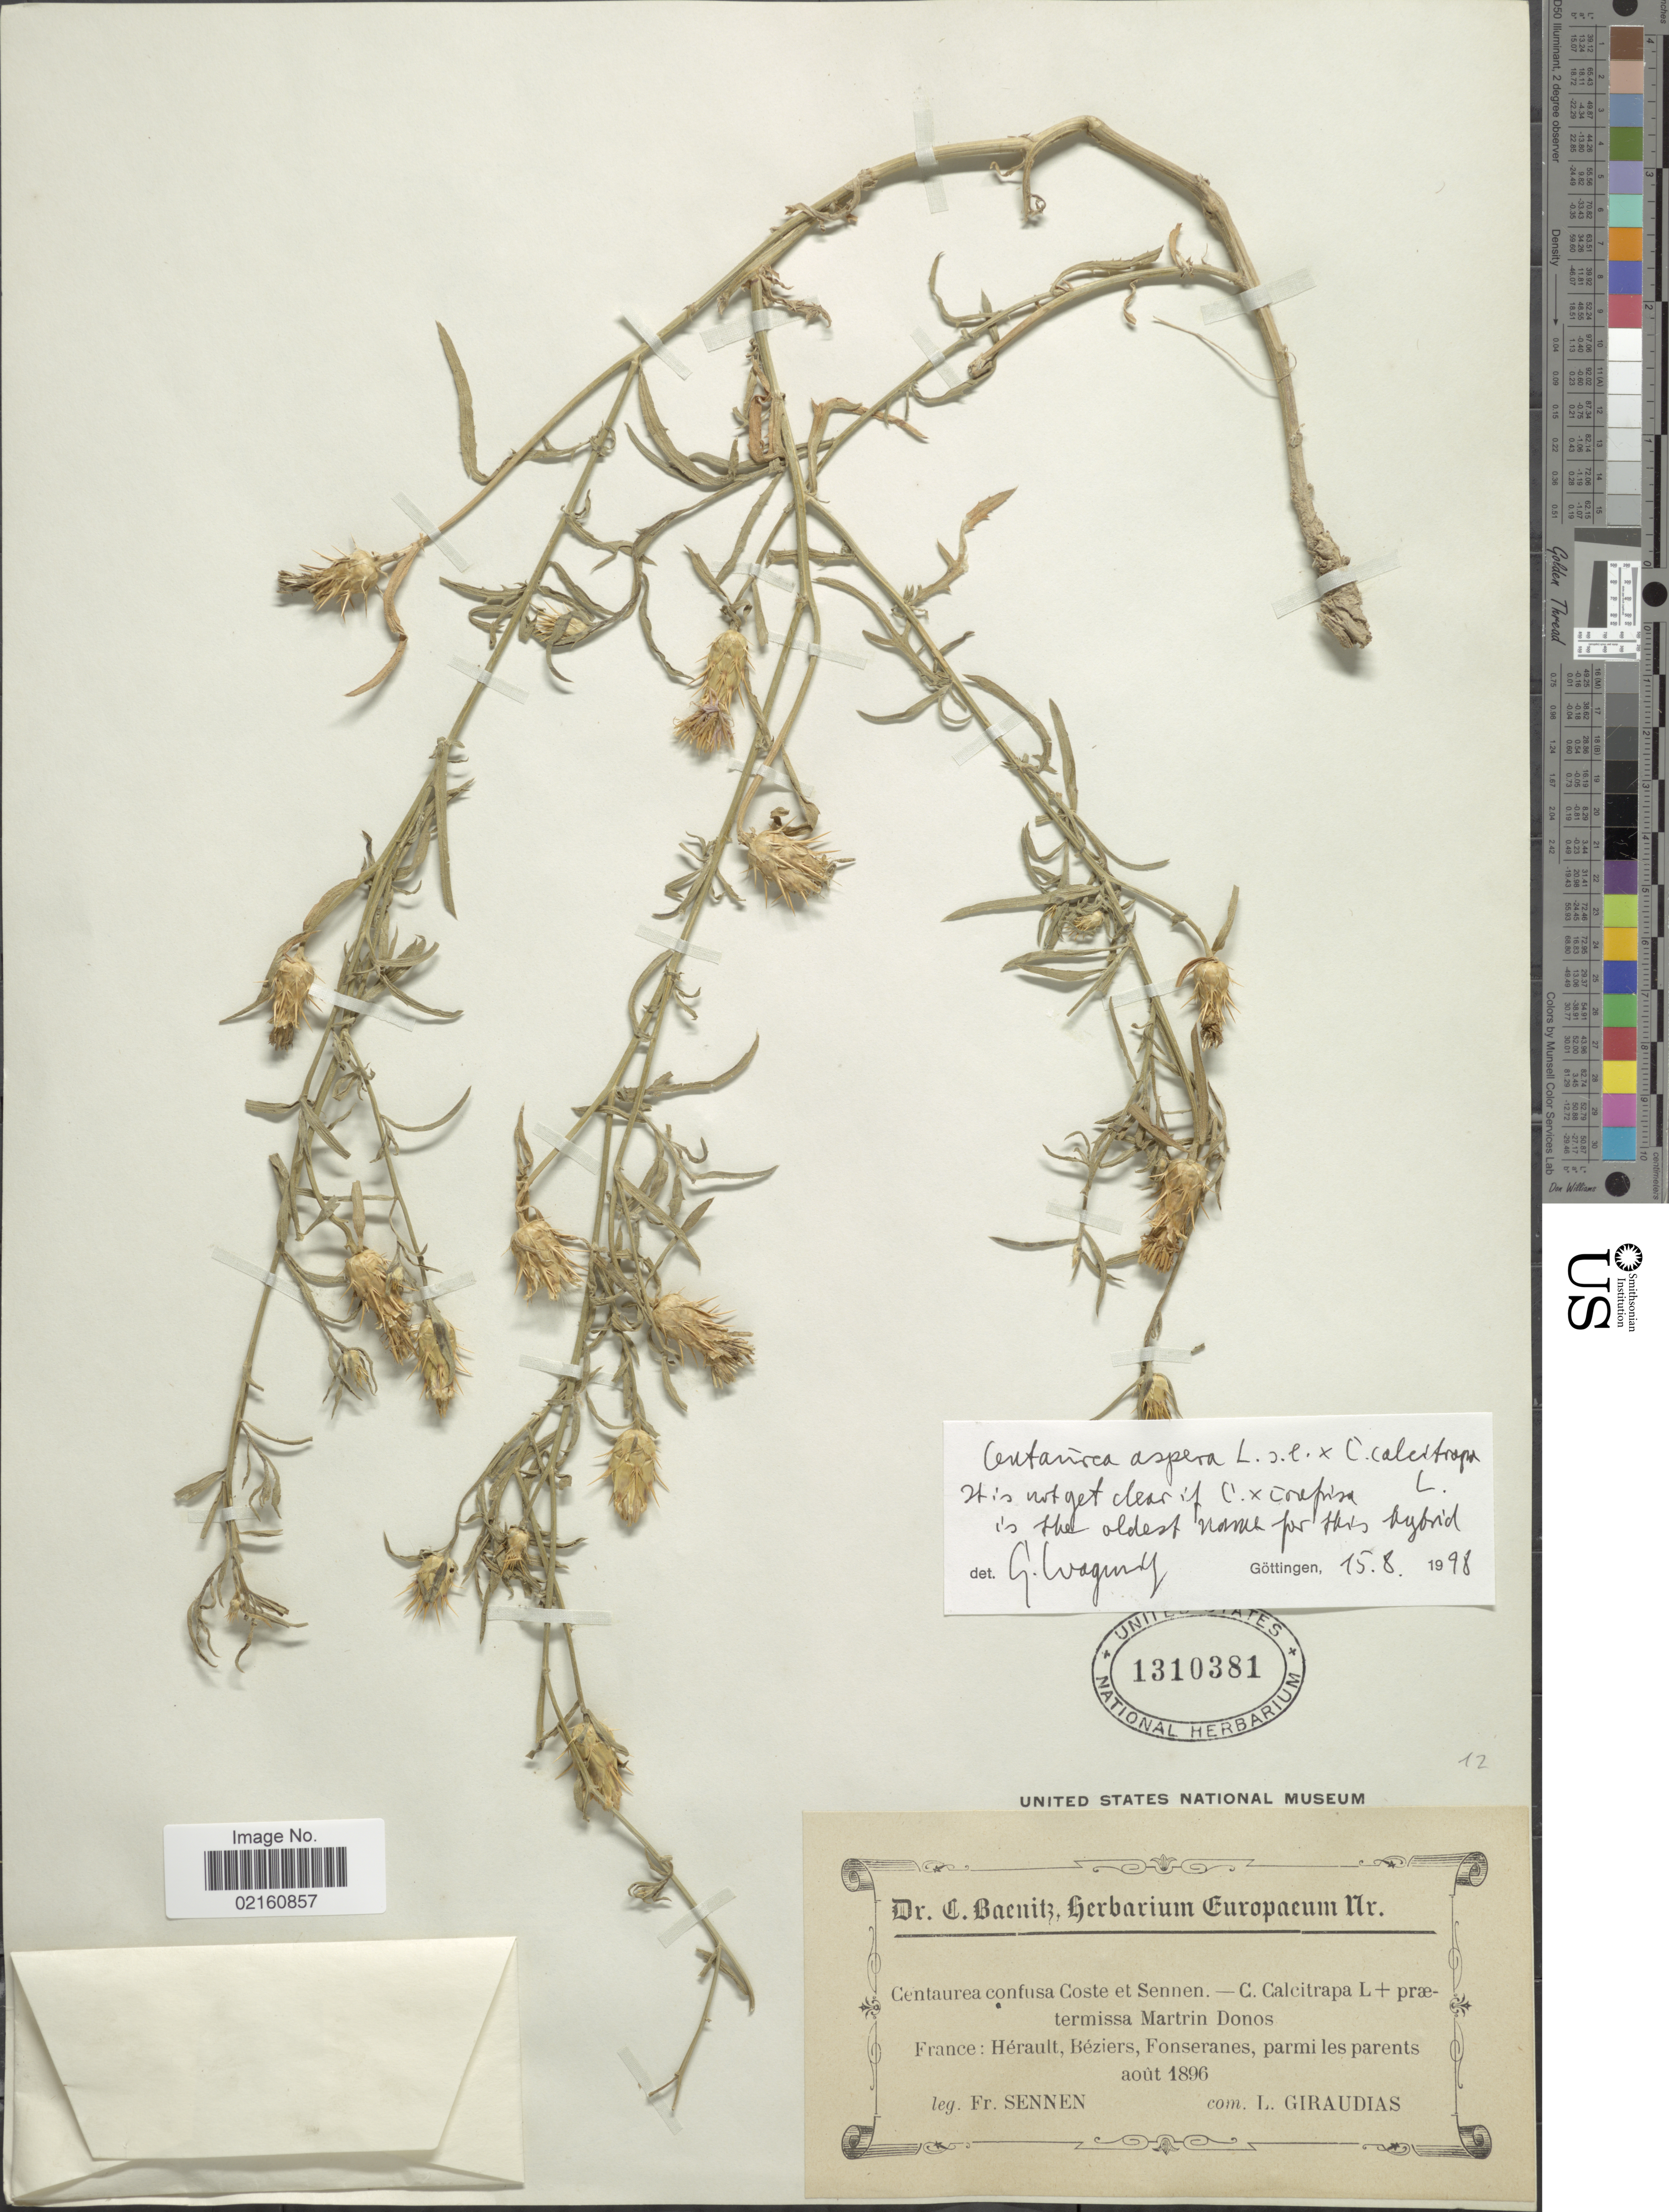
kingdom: Plantae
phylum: Tracheophyta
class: Magnoliopsida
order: Asterales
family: Asteraceae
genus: Centaurea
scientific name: Centaurea aspera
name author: L.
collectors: E. Sennen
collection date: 1896-08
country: France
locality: Herault, Beziers, Fonseranes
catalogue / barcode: US 1310381